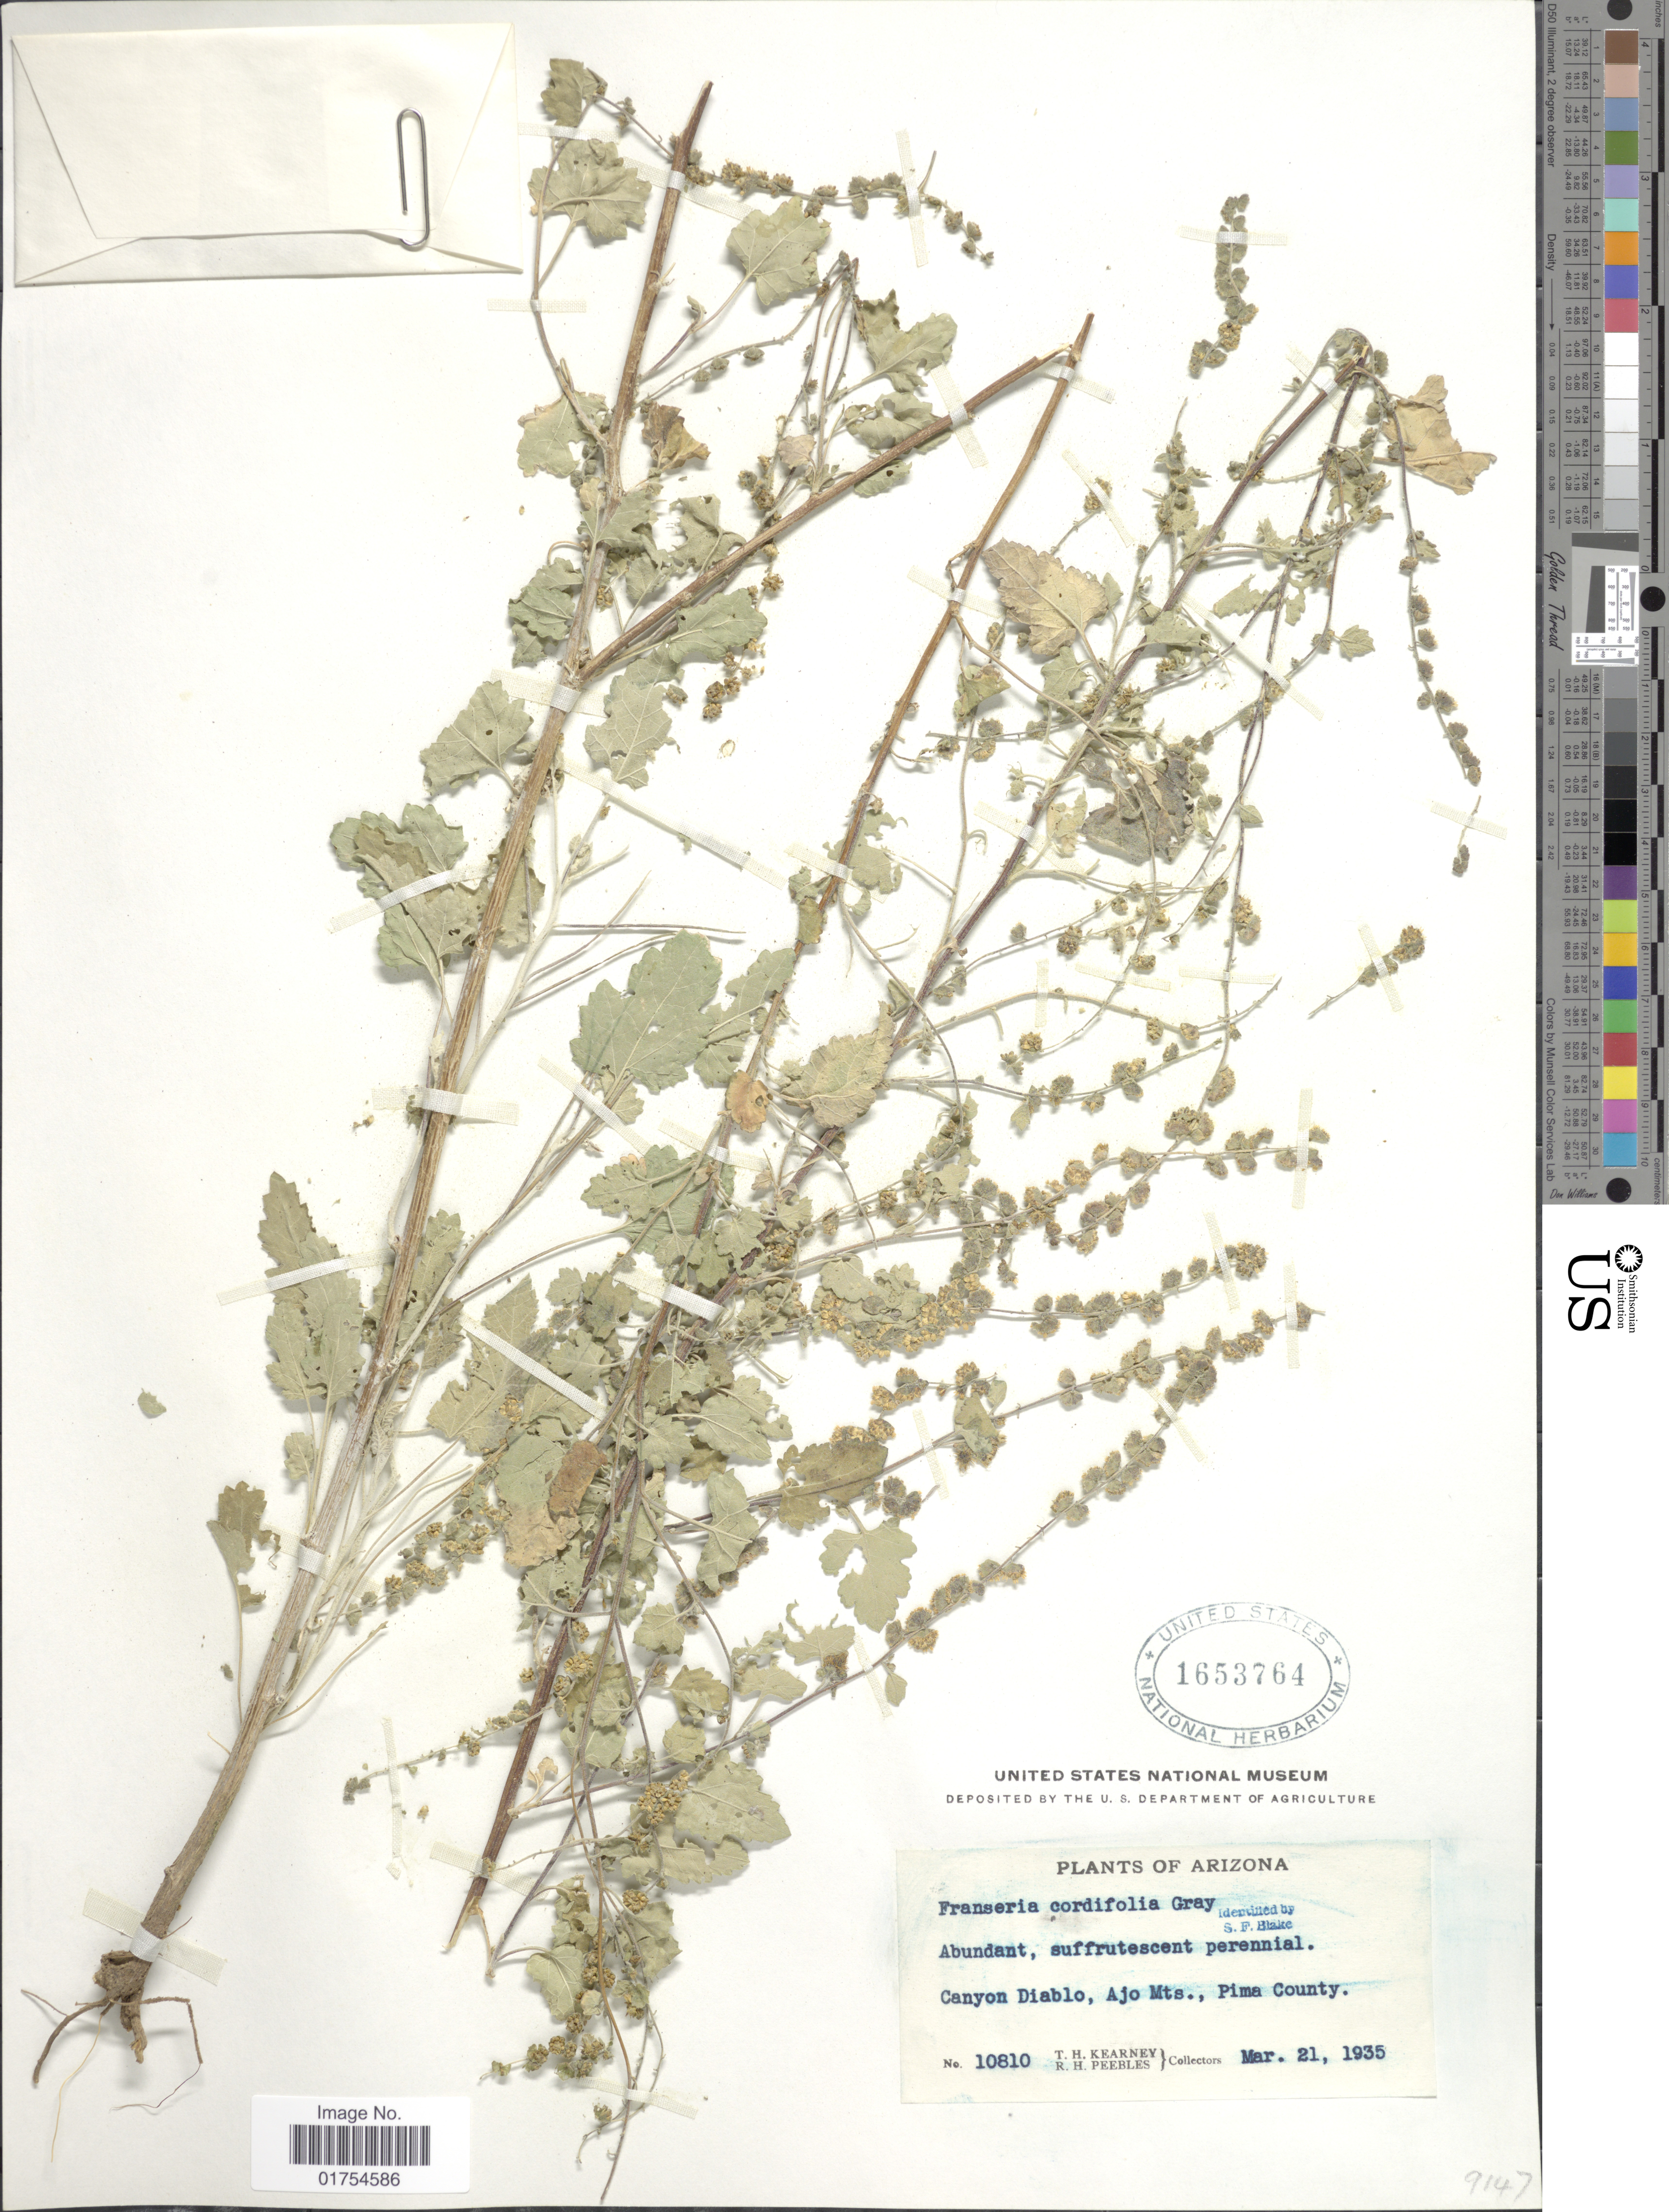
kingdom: Plantae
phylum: Tracheophyta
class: Magnoliopsida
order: Asterales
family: Asteraceae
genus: Franseria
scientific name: Franseria cordifolia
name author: A. Gray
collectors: T. H. Kearney & R. H. Peebles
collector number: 10810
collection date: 1935-03-21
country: United States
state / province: Arizona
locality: Canyon Diablo, Ajo Mts., Pima County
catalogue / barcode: US 1653764